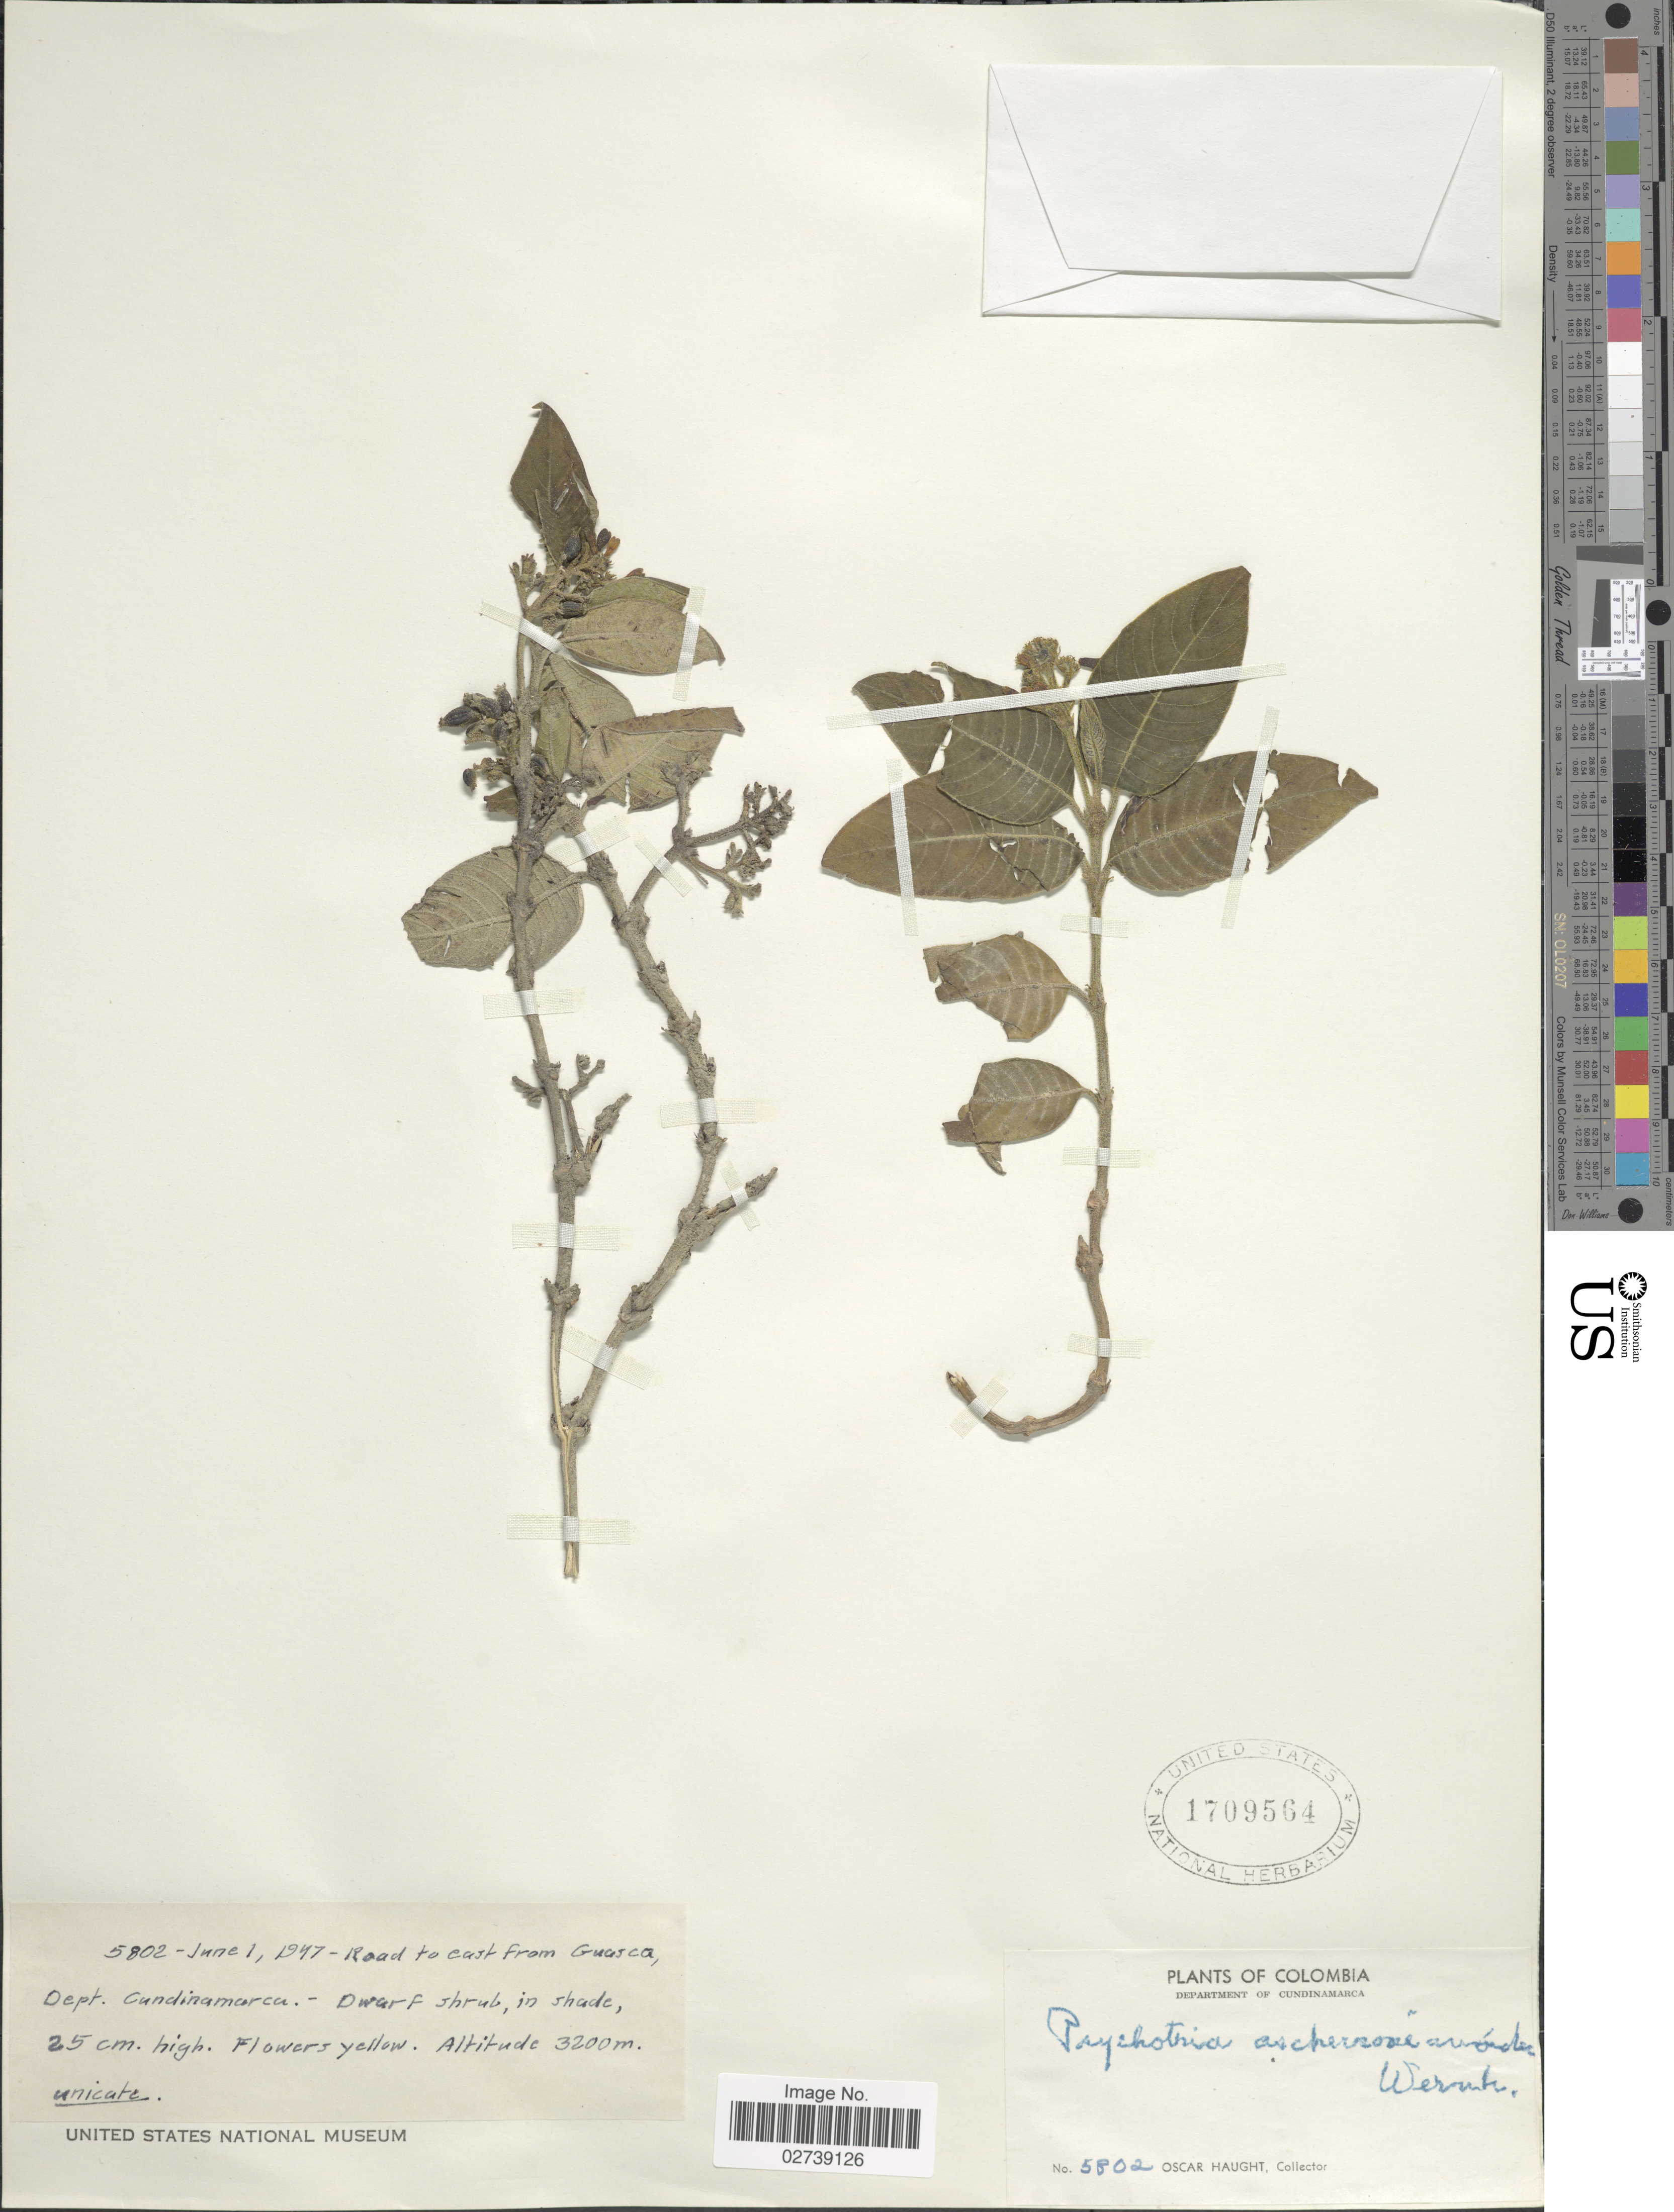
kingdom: Plantae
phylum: Tracheophyta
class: Magnoliopsida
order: Gentianales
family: Rubiaceae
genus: Palicourea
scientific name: Palicourea aschersonianoides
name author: Steyerm.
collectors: O. Haught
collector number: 5802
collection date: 1947-06-01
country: Colombia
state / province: Cundinamarca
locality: Road east from Guasca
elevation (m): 3200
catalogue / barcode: US 1709564